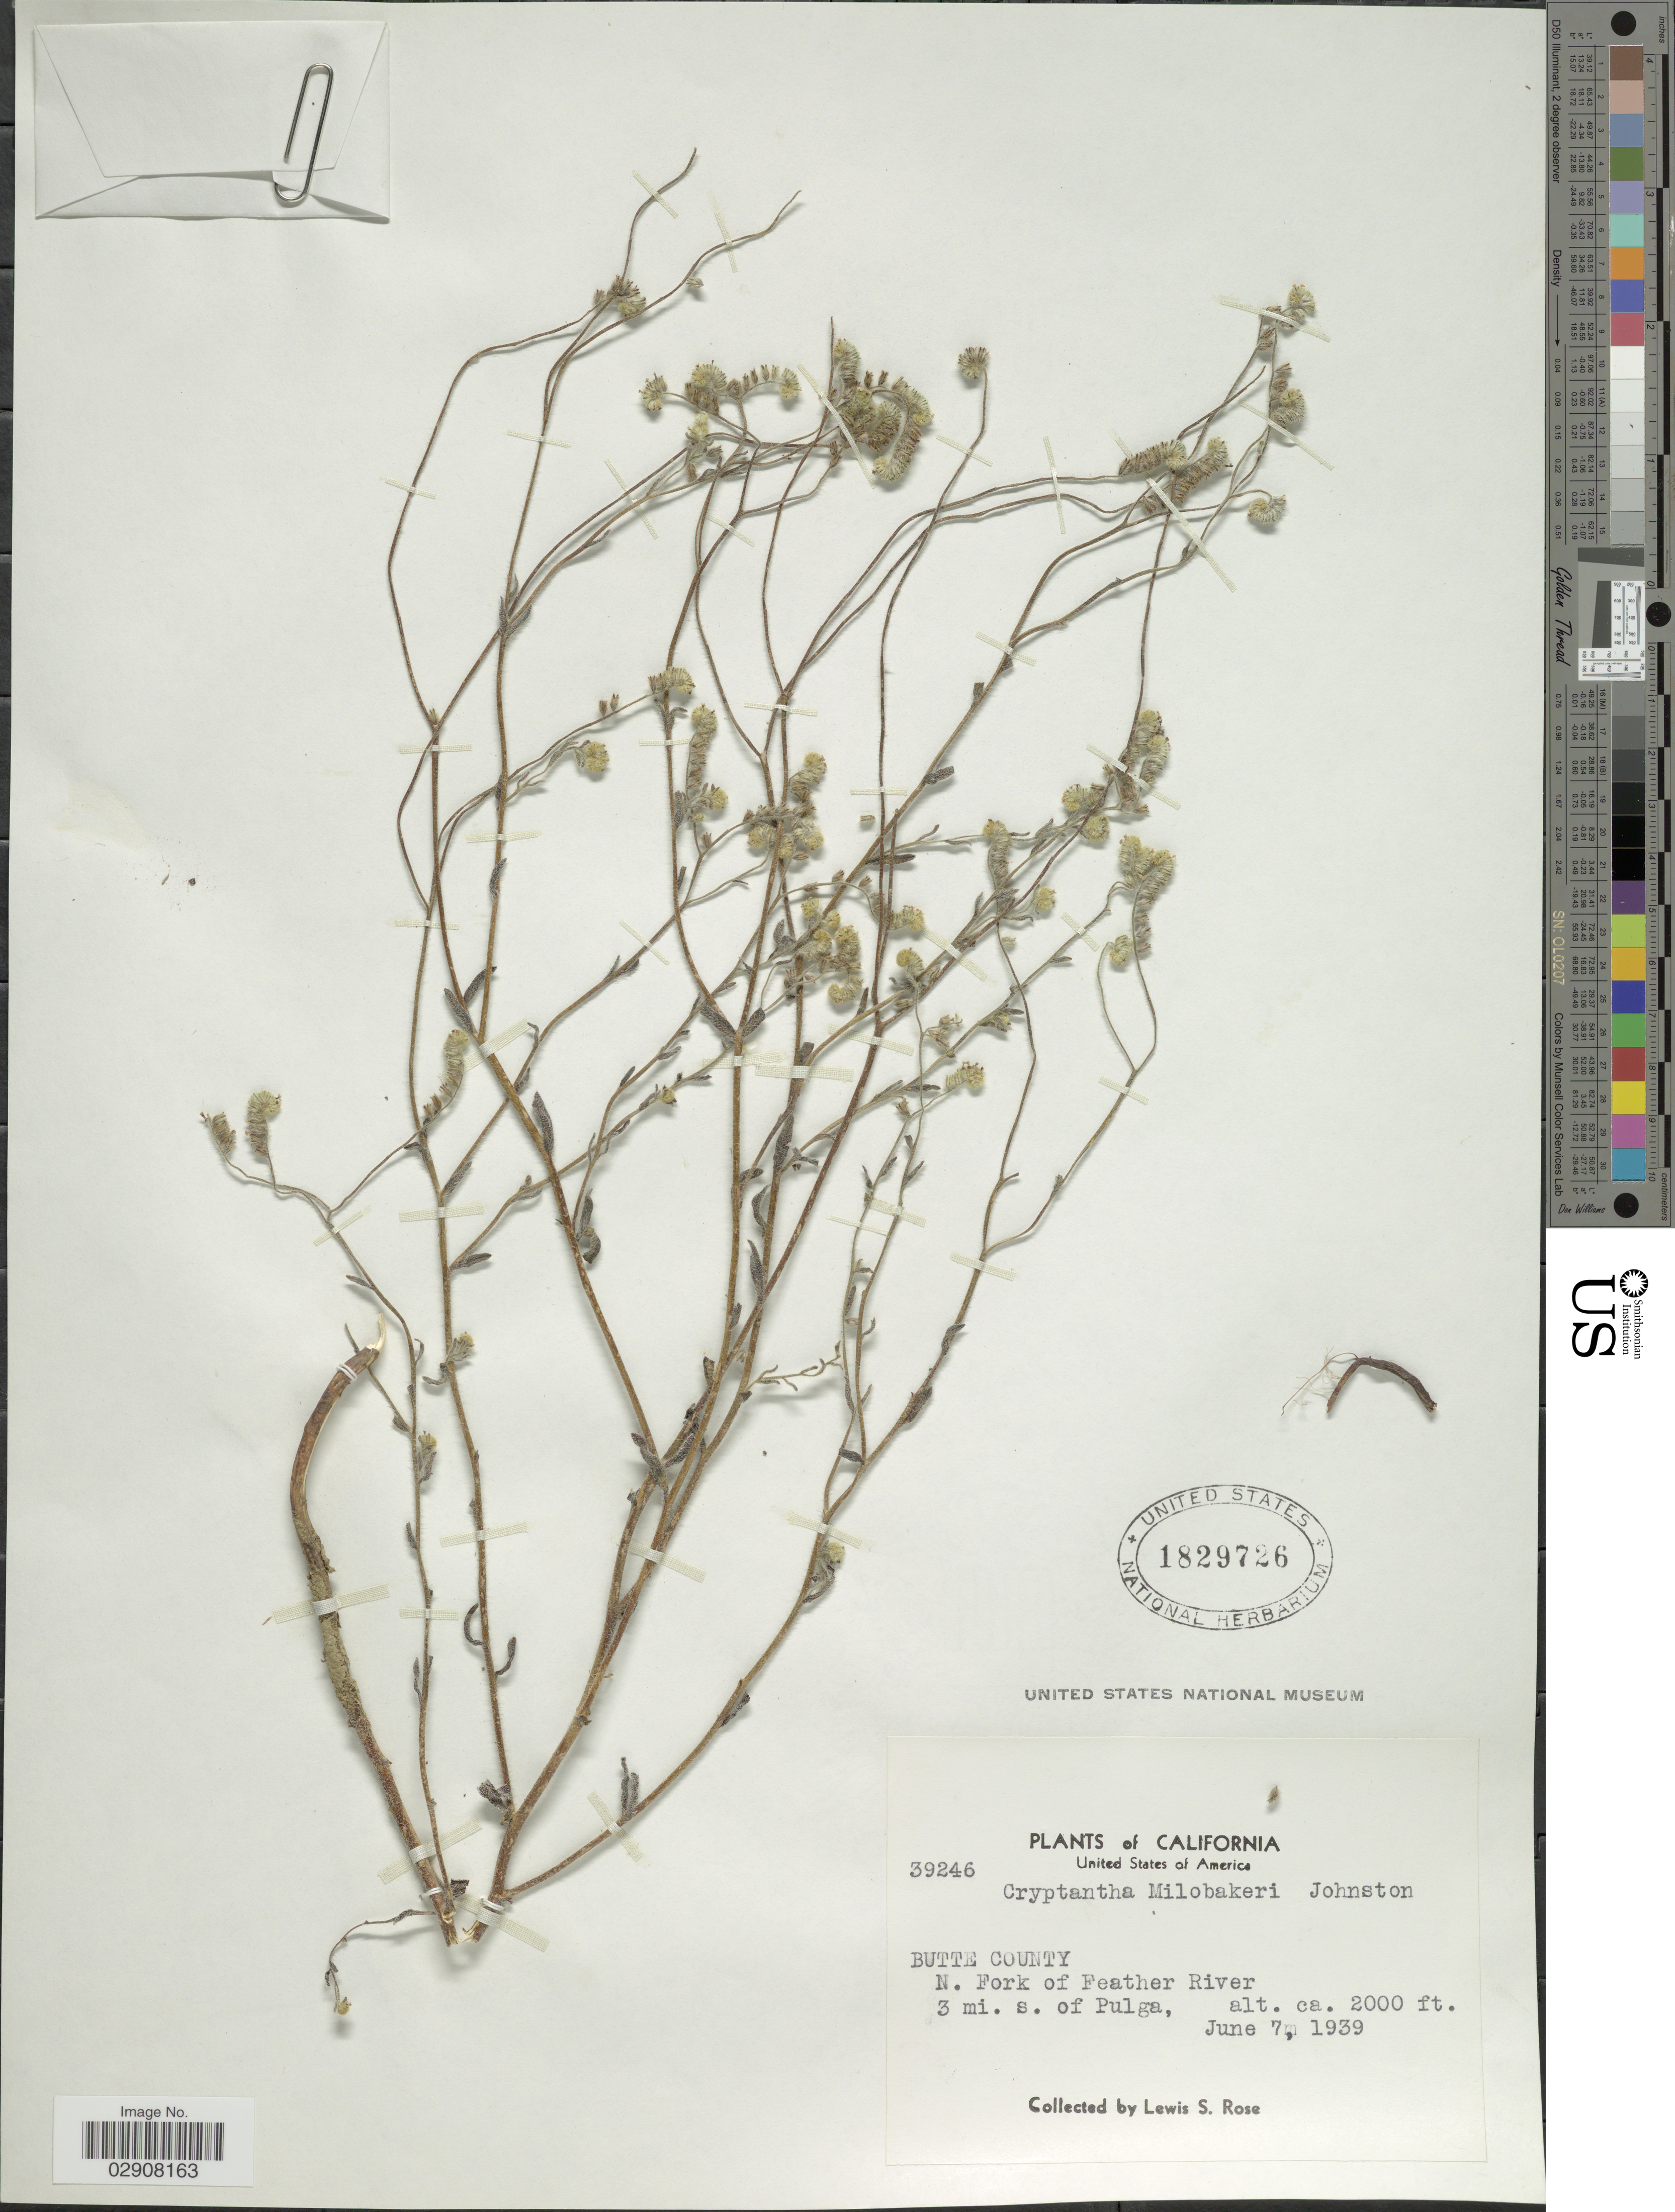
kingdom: Plantae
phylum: Tracheophyta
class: Magnoliopsida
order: Boraginales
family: Boraginaceae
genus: Cryptantha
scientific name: Cryptantha milobakeri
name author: I.M. Johnst.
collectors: L. S. Rose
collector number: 39246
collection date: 1939-06-07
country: United States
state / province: California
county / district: Butte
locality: Butte County. N. Fork of Feather River, 3 mi. s. of Pulga.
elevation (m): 610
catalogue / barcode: US 1829726